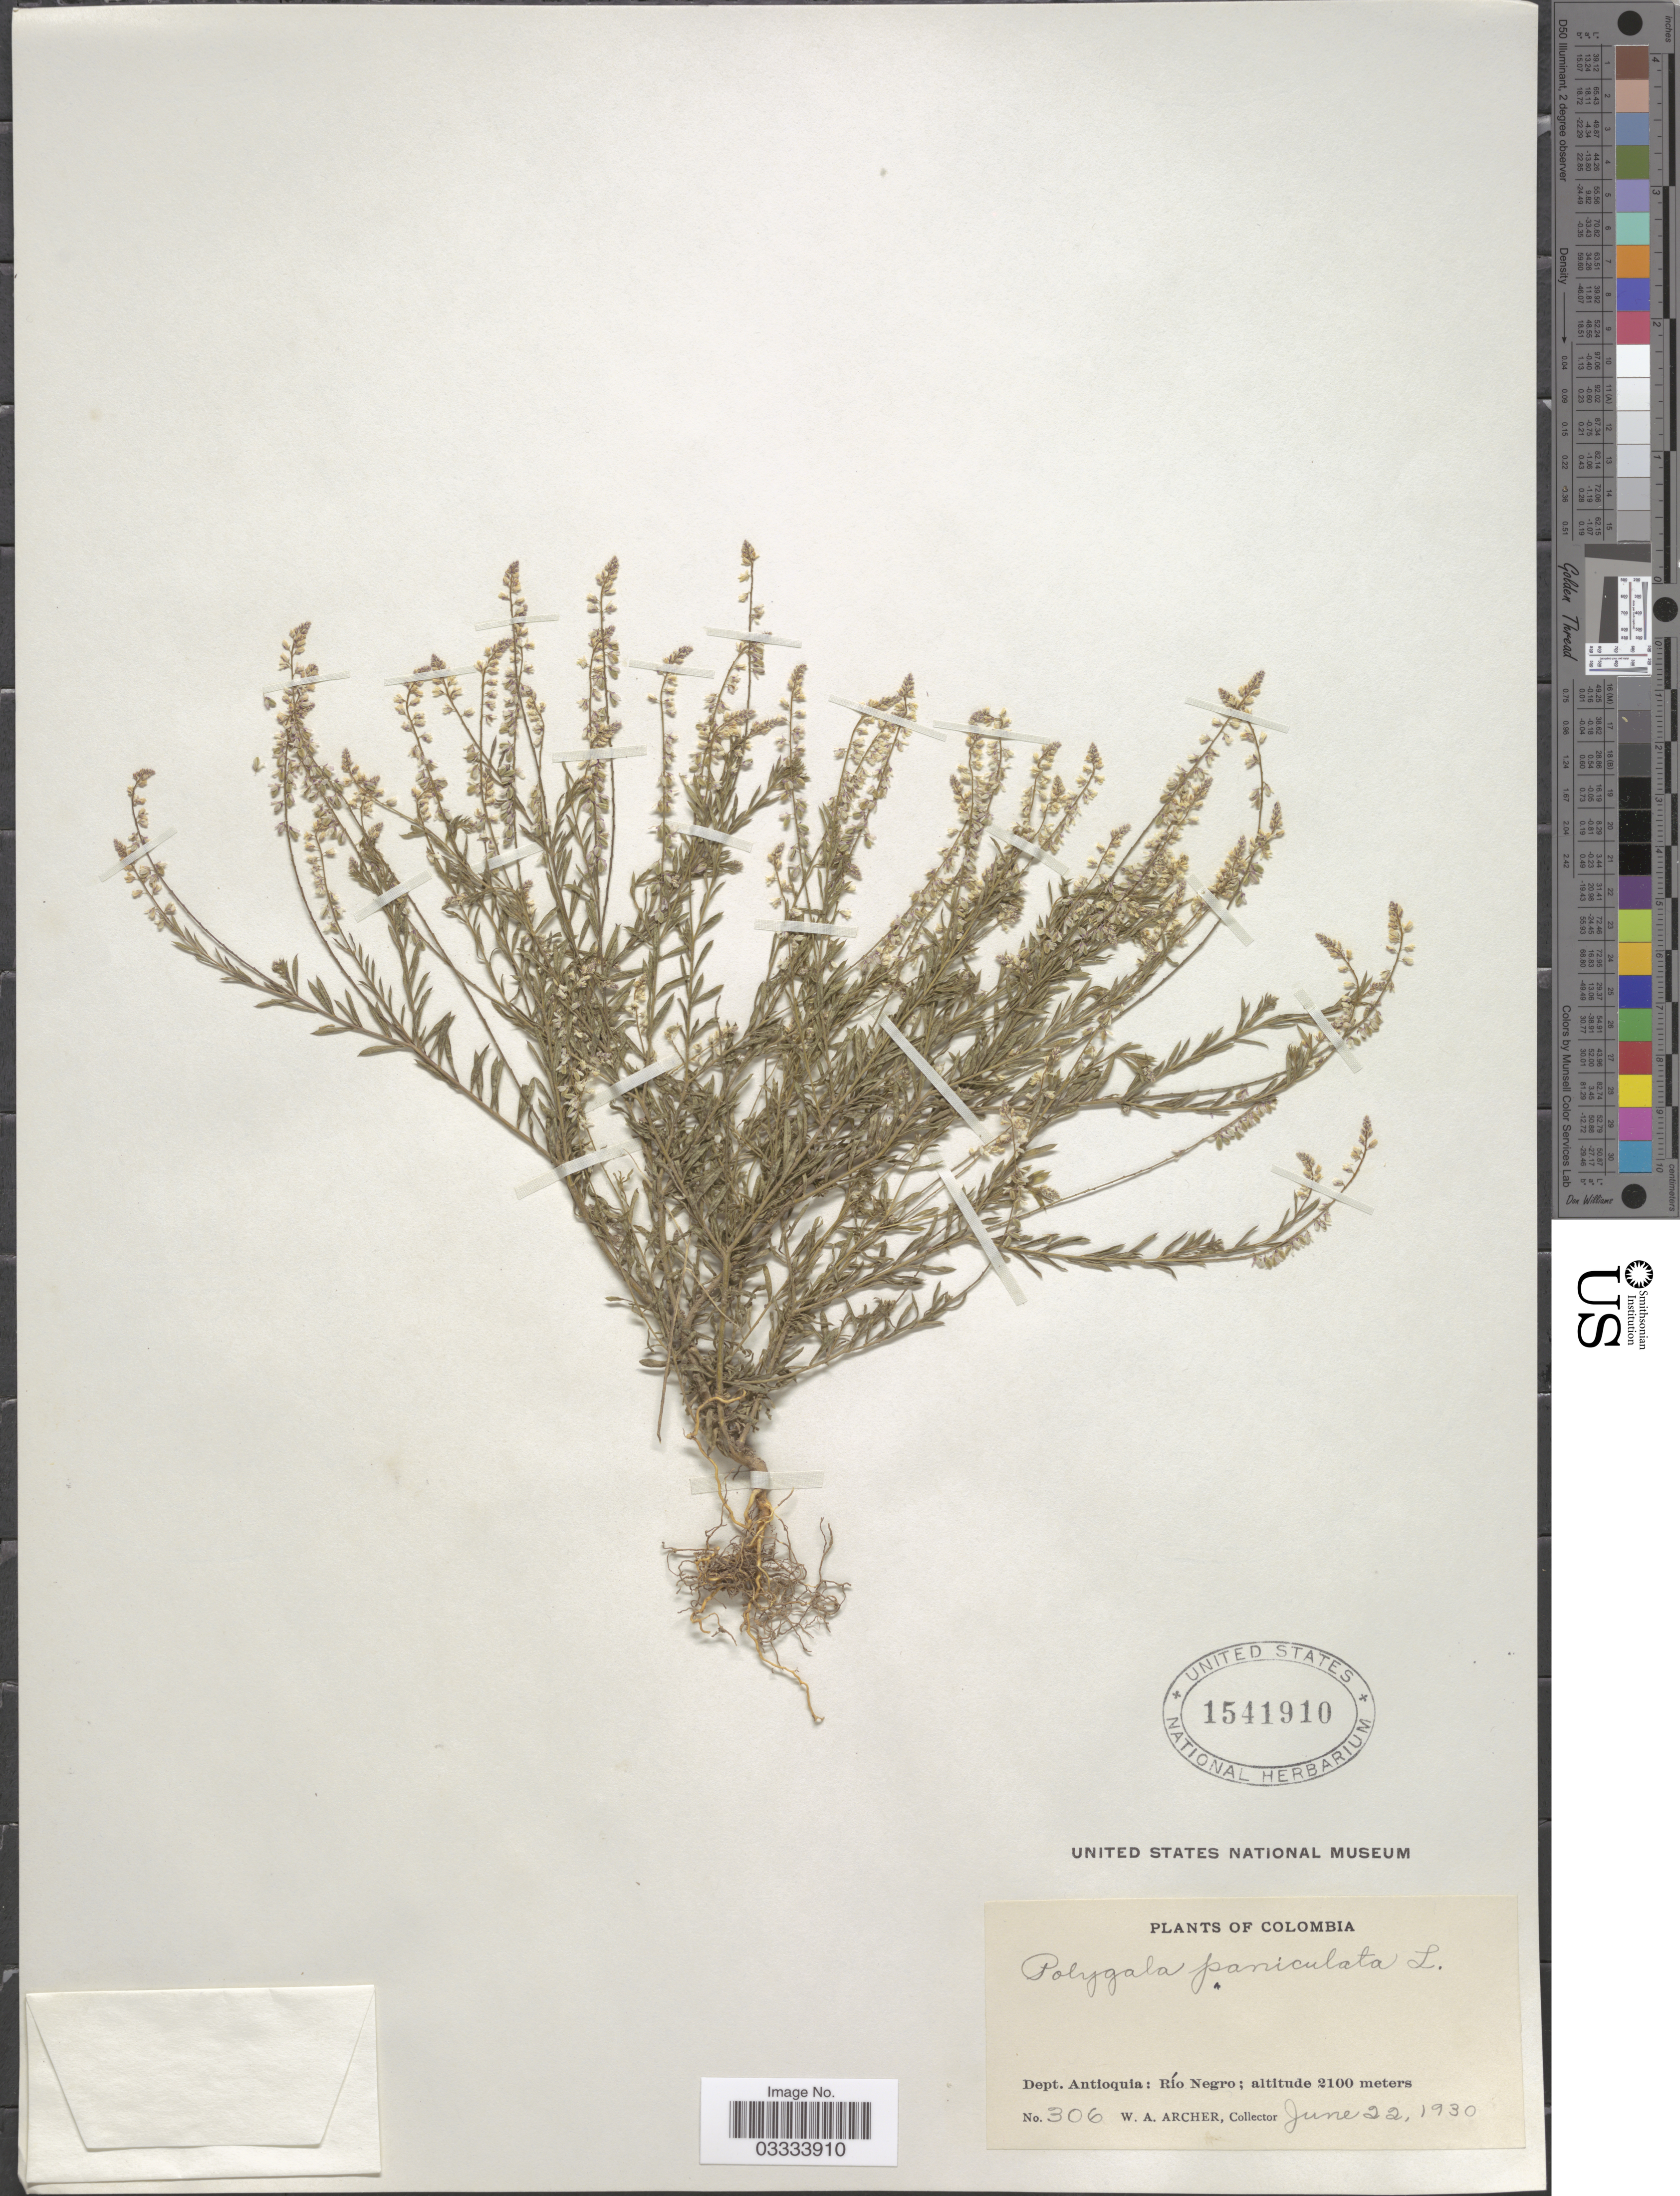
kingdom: Plantae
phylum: Tracheophyta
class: Magnoliopsida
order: Fabales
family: Polygalaceae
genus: Polygala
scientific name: Polygala paniculata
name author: L.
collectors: W. Archer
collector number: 306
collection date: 1930-06-22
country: Colombia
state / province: Antioquia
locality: Dept. Antioquia: Río Negro.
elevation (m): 2100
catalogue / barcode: US 1541910